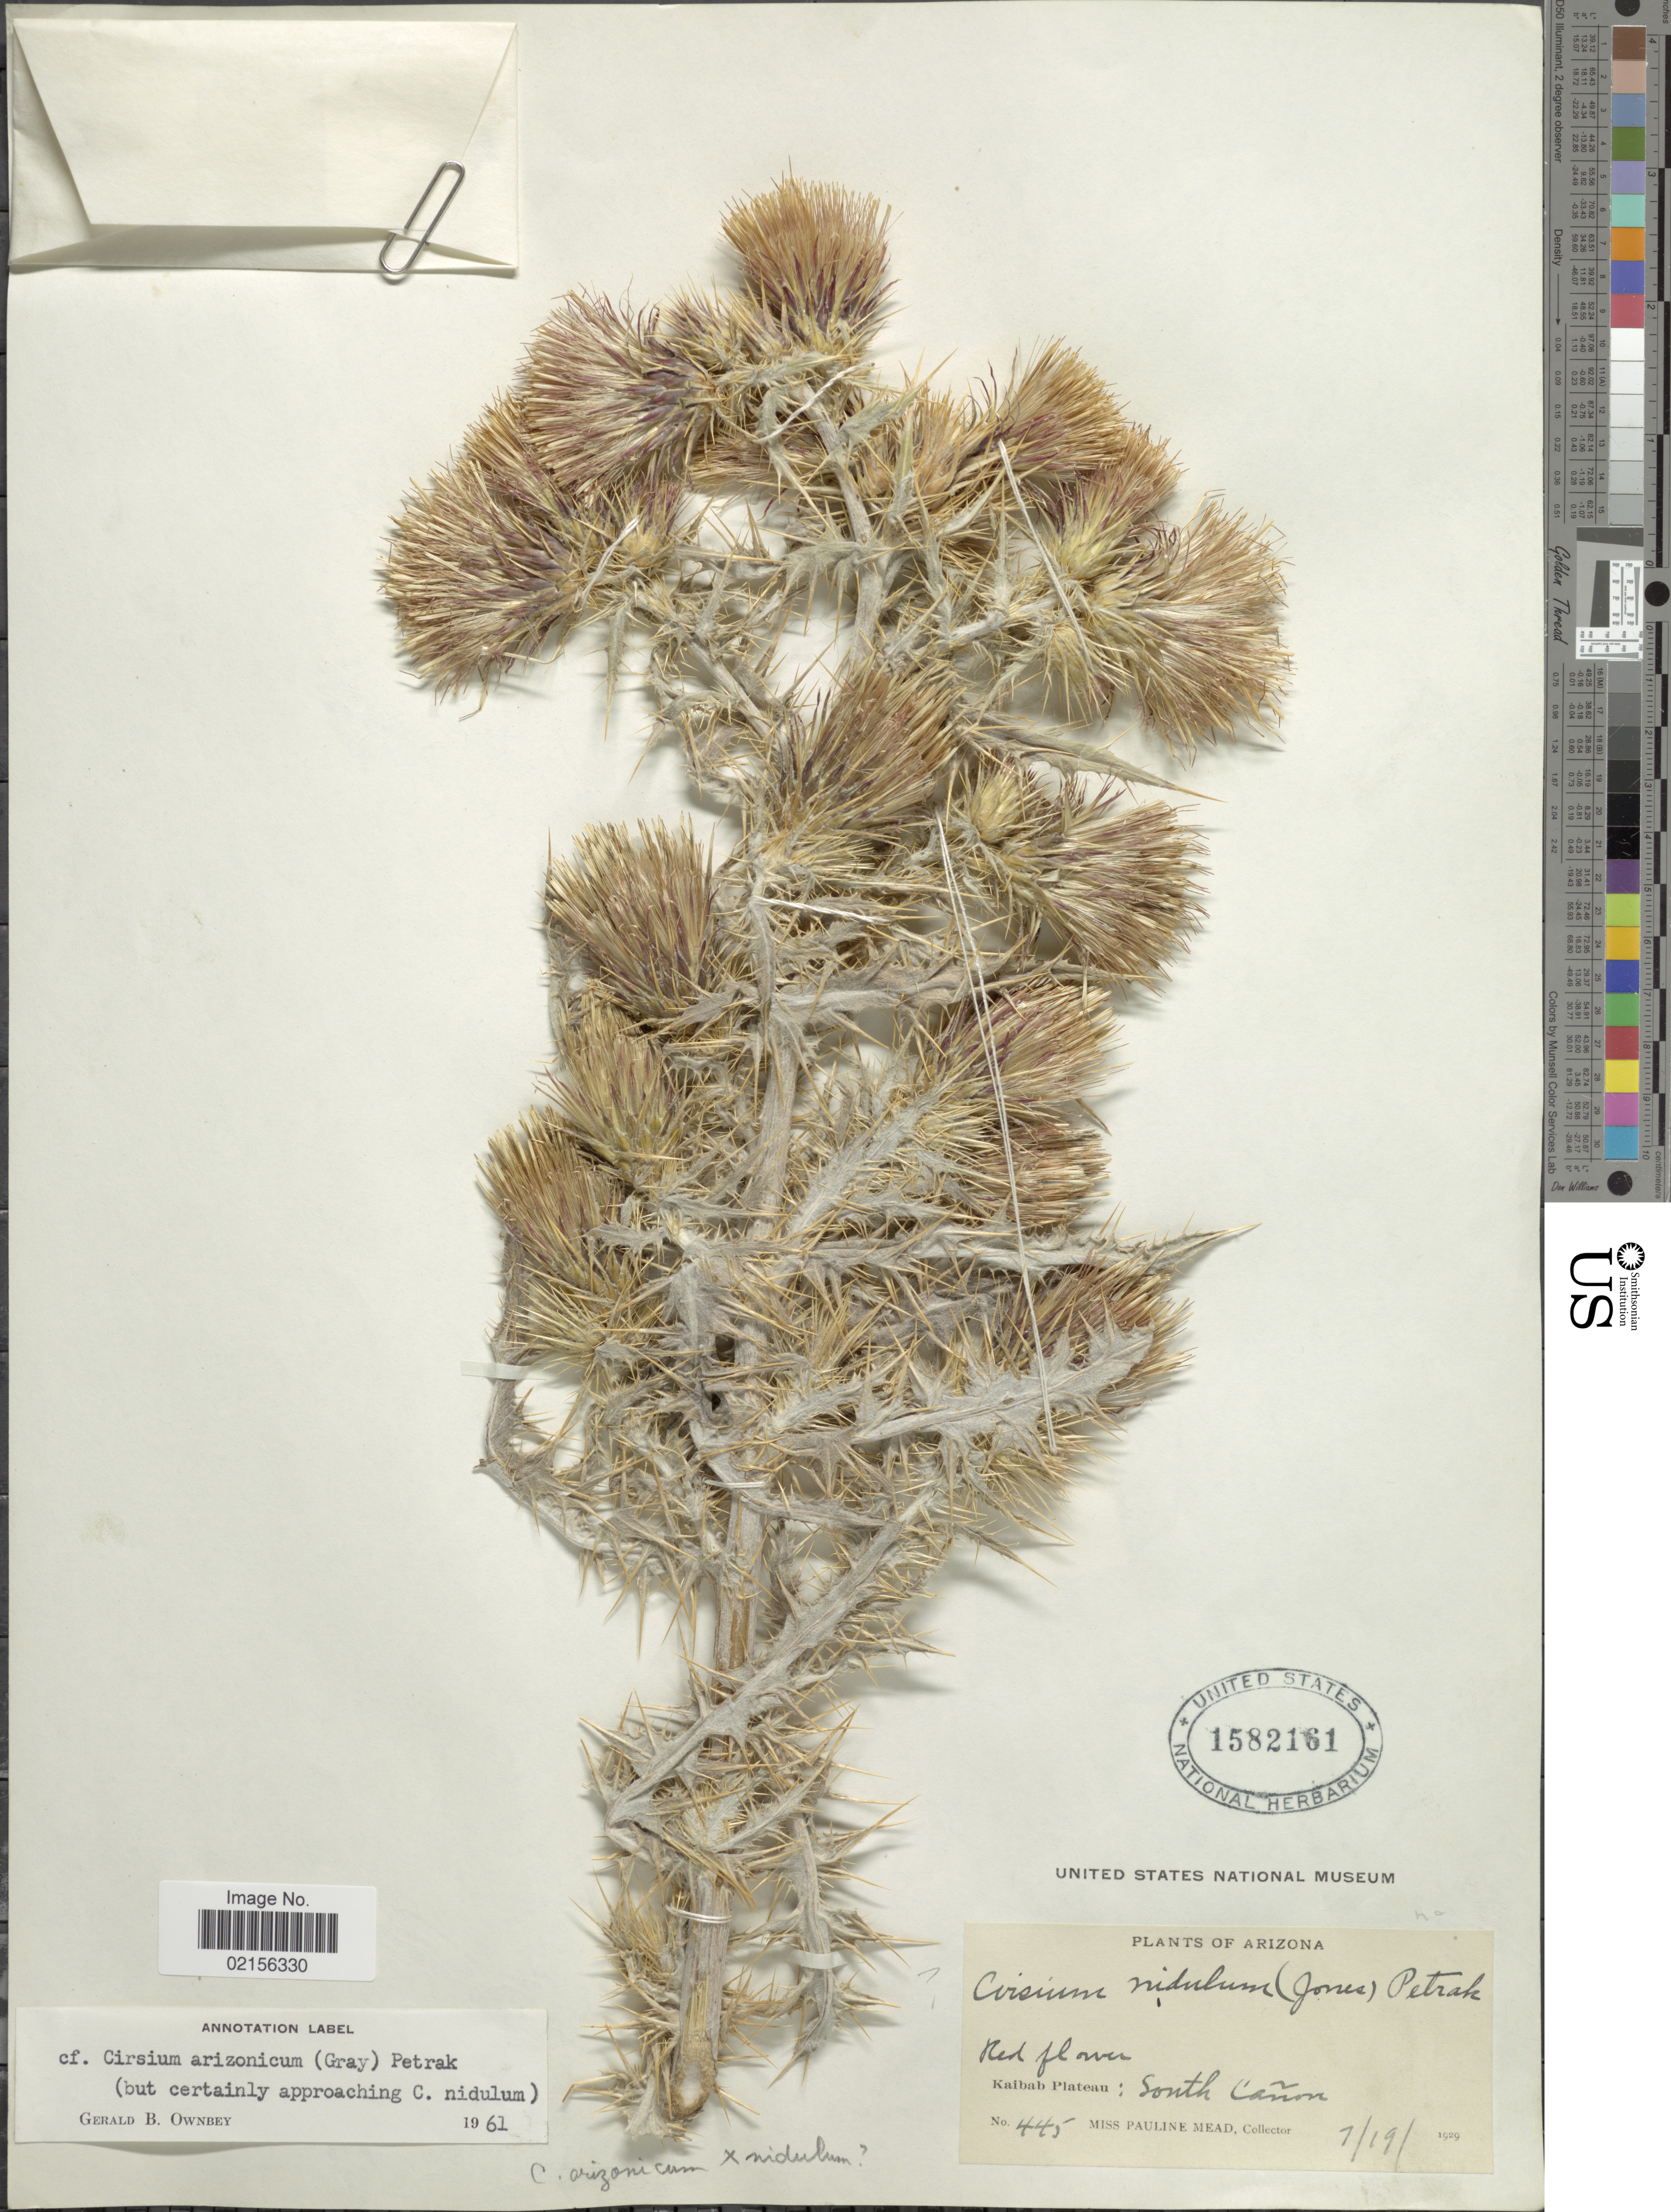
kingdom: Plantae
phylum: Tracheophyta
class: Magnoliopsida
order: Asterales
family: Asteraceae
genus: Cirsium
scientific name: Cirsium arizonicum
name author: (A. Gray) Petr.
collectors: P. Mead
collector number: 445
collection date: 1929-07-19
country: United States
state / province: Arizona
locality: Red flower, Kaibab Plateau: south Cañon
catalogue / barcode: US 1582161